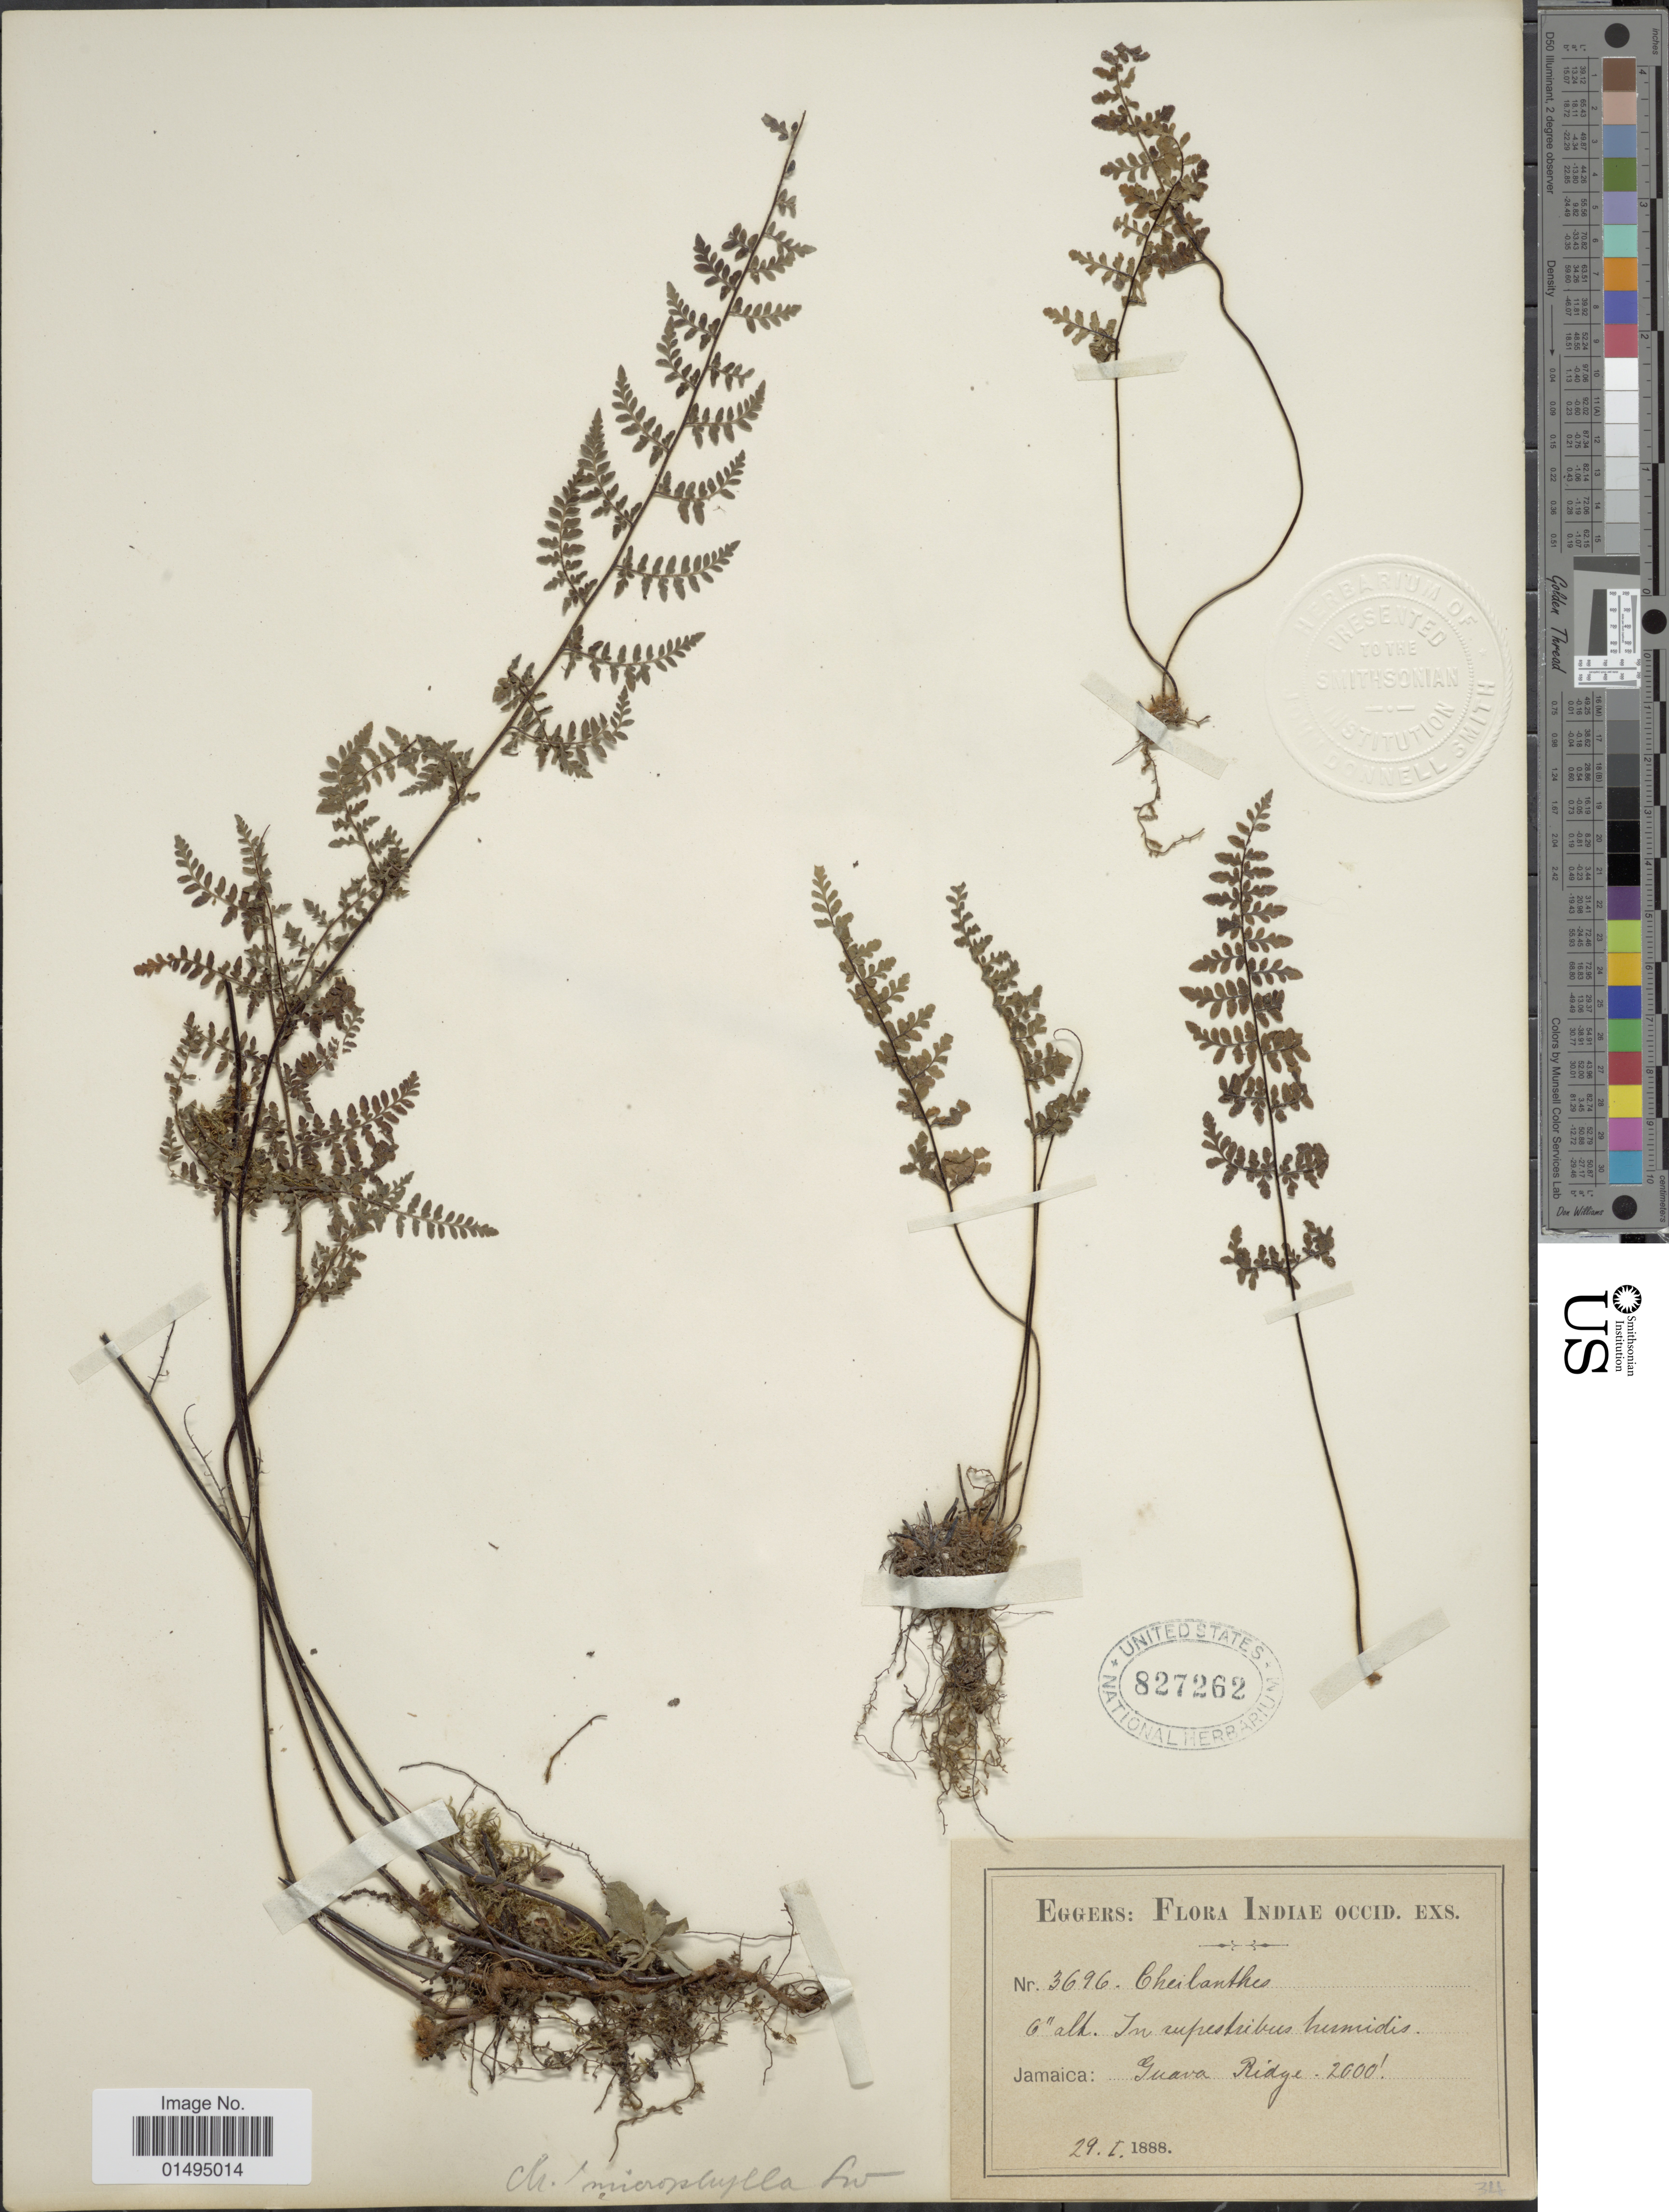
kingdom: Plantae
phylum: Tracheophyta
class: Polypodiopsida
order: Polypodiales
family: Pteridaceae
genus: Myriopteris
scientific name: Myriopteris microphylla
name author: (Sw.) Grusz & Windham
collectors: -. Eggers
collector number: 3696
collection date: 1888-01-29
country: Jamaica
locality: Jamaica: Guava Ridge. Flora Indiae occid.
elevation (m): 610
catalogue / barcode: US 827262